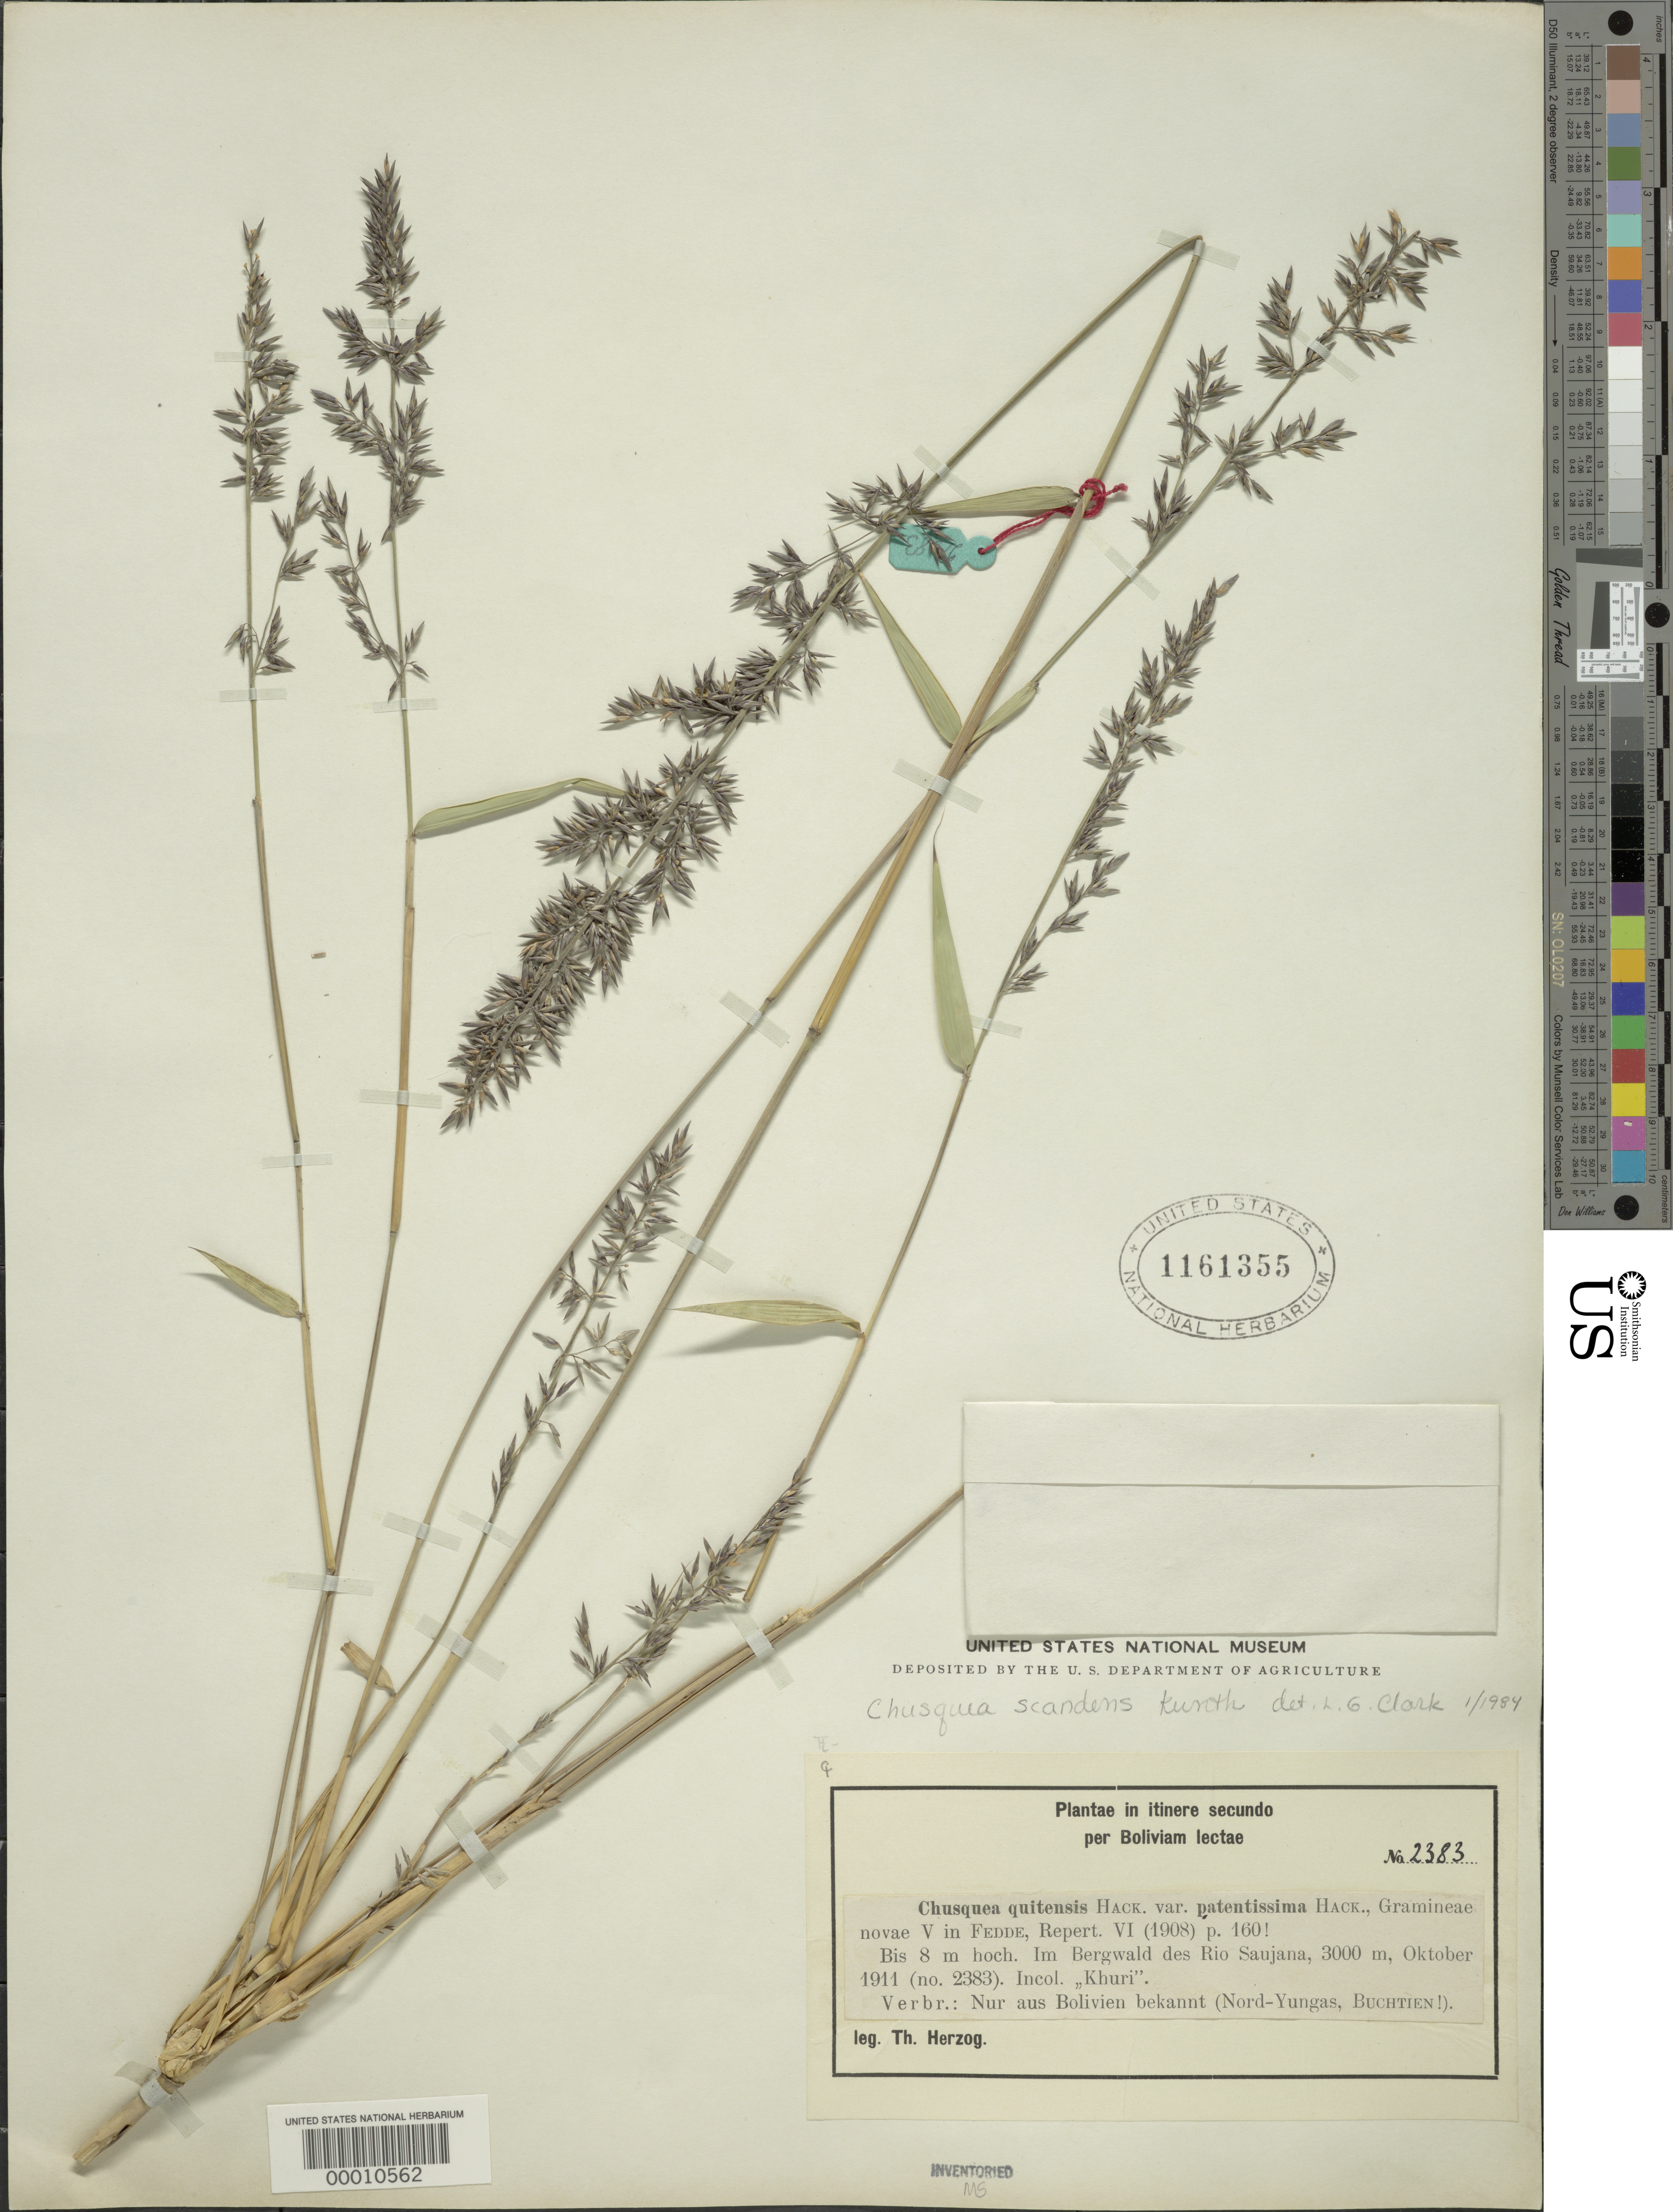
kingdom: Plantae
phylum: Tracheophyta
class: Liliopsida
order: Poales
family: Poaceae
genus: Chusquea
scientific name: Chusquea scandens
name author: Kunth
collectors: T. K. J. Herzog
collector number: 2383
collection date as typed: Oct 1911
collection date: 1911-10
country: Bolivia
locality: Bergwald, Rio Saujana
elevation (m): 3000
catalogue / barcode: US 1161355